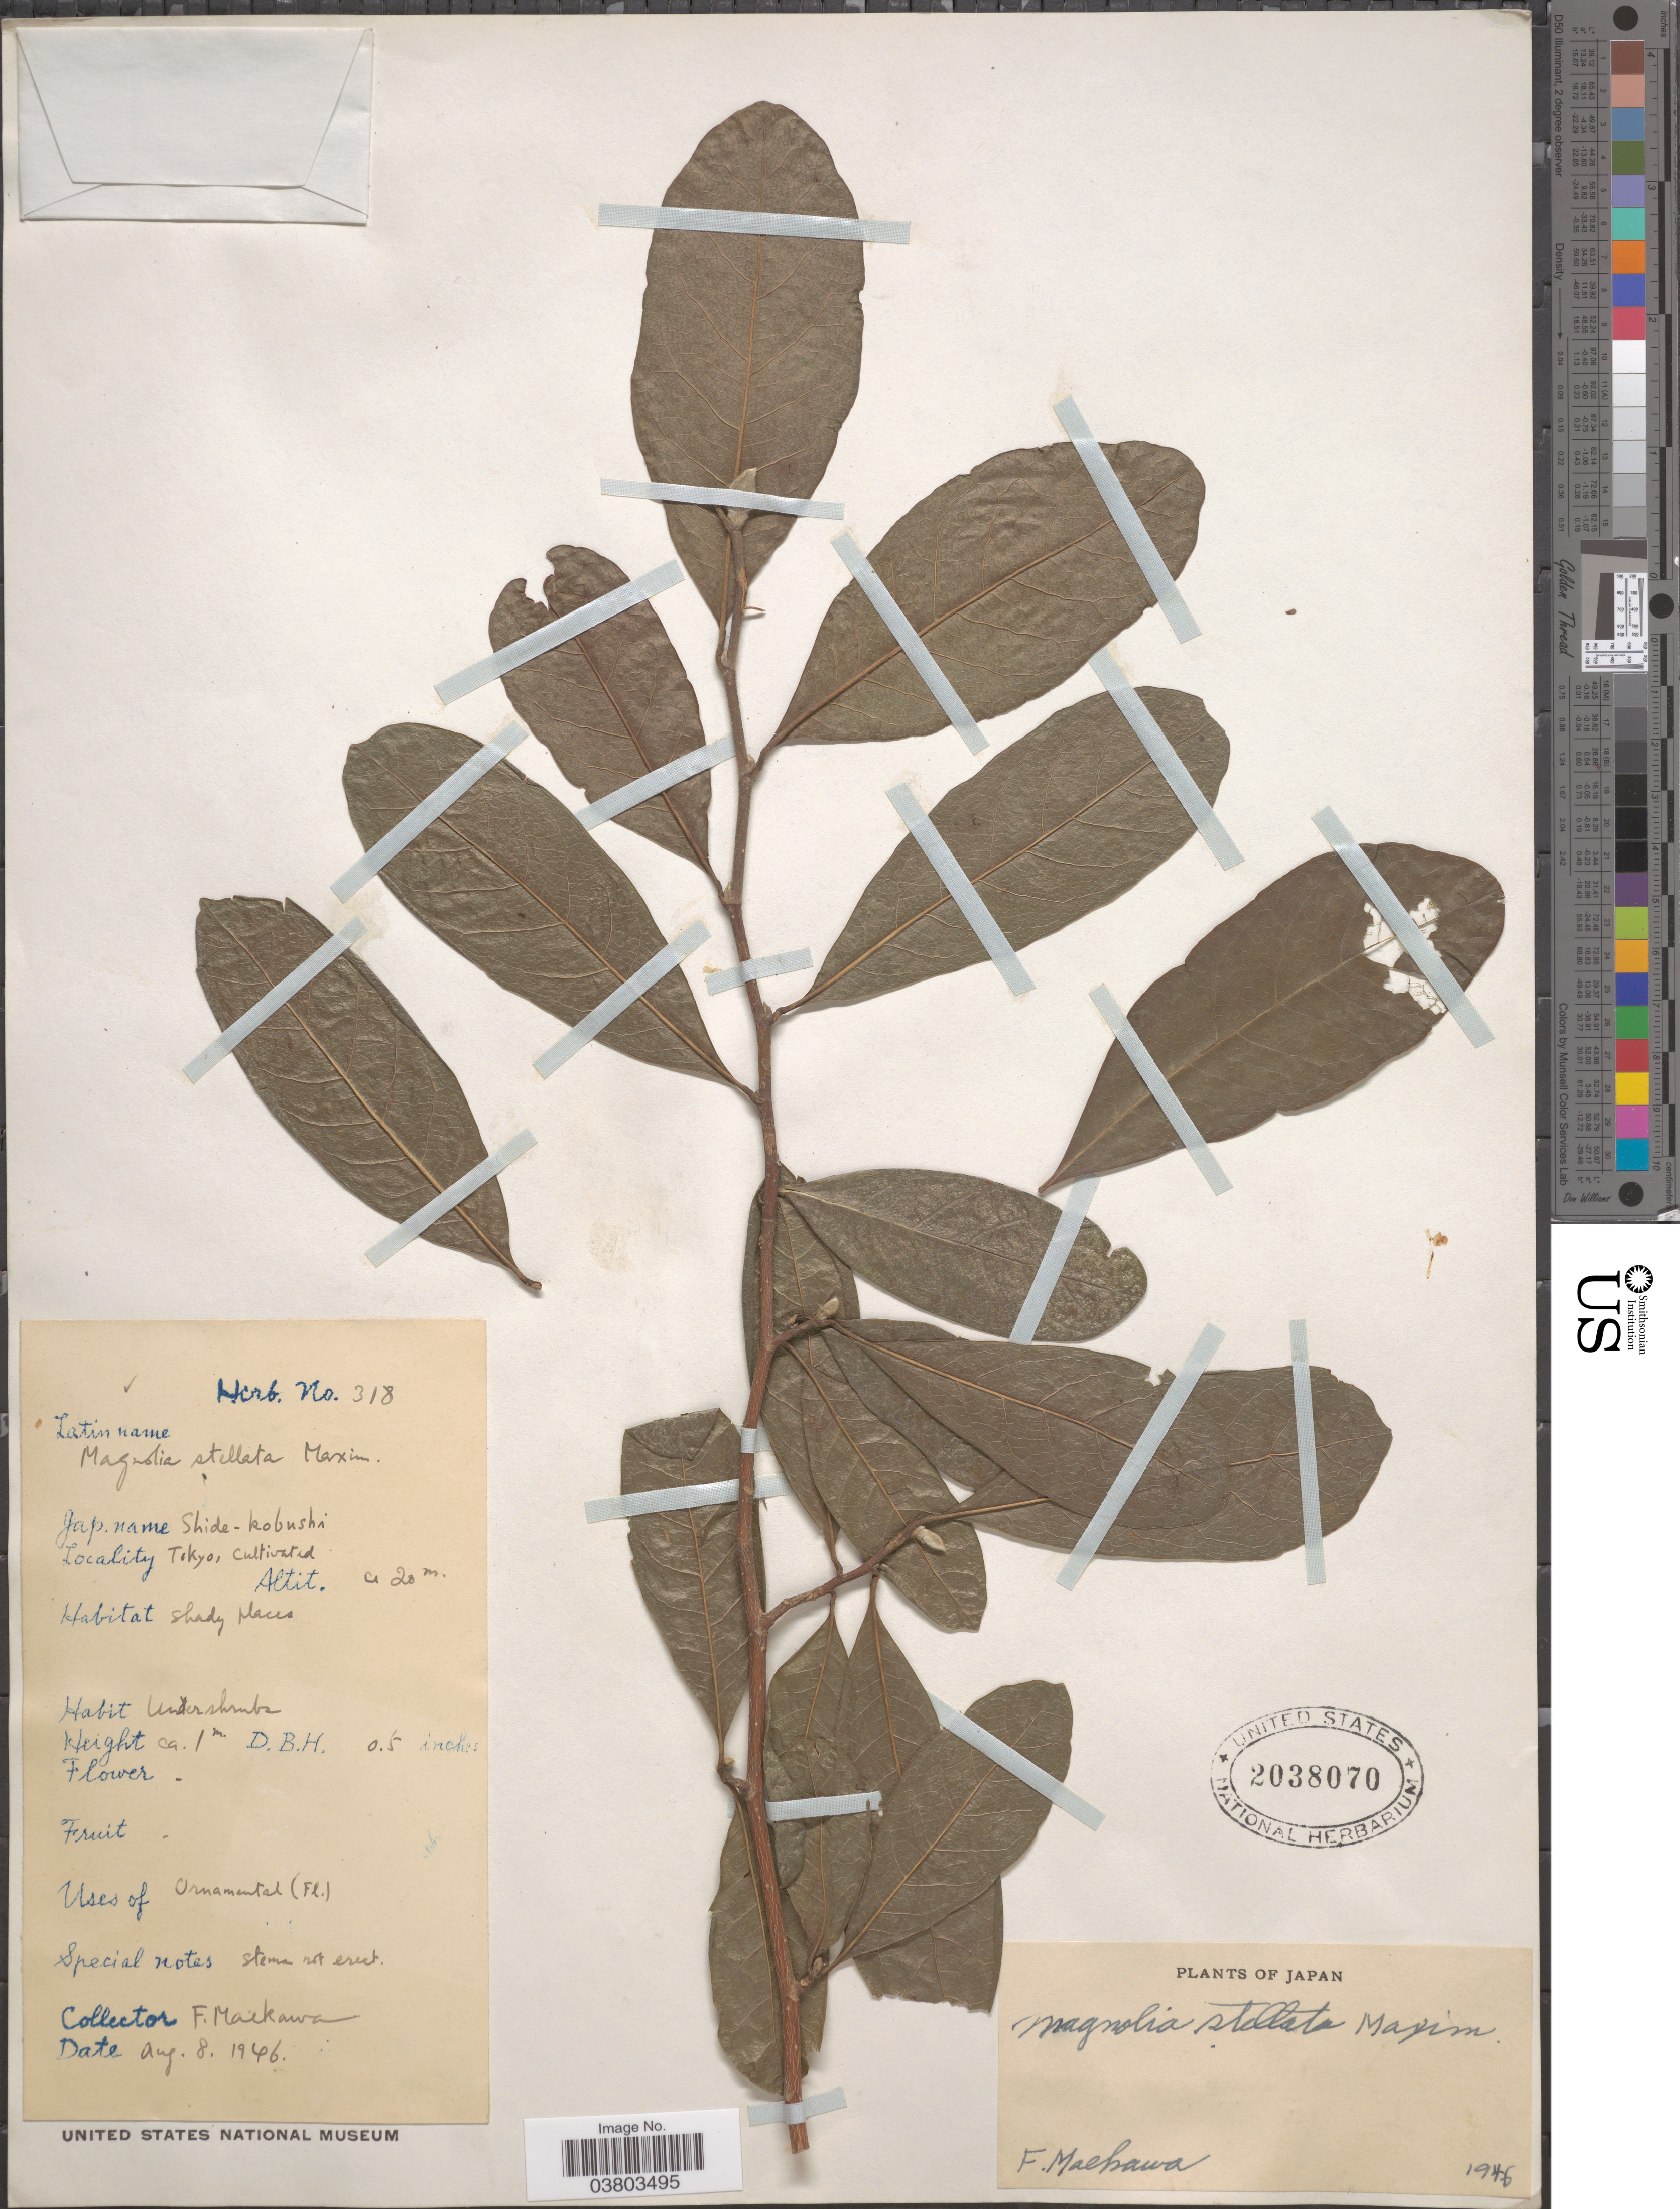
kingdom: Plantae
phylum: Tracheophyta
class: Magnoliopsida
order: Magnoliales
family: Magnoliaceae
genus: Magnolia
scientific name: Magnolia stellata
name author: (Siebold & Zucc.) Maxim.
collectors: F. Maekawa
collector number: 318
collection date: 1946-08-08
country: Japan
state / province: Tokyo, Federal City of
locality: Tokyo.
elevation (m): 20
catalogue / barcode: US 2038070